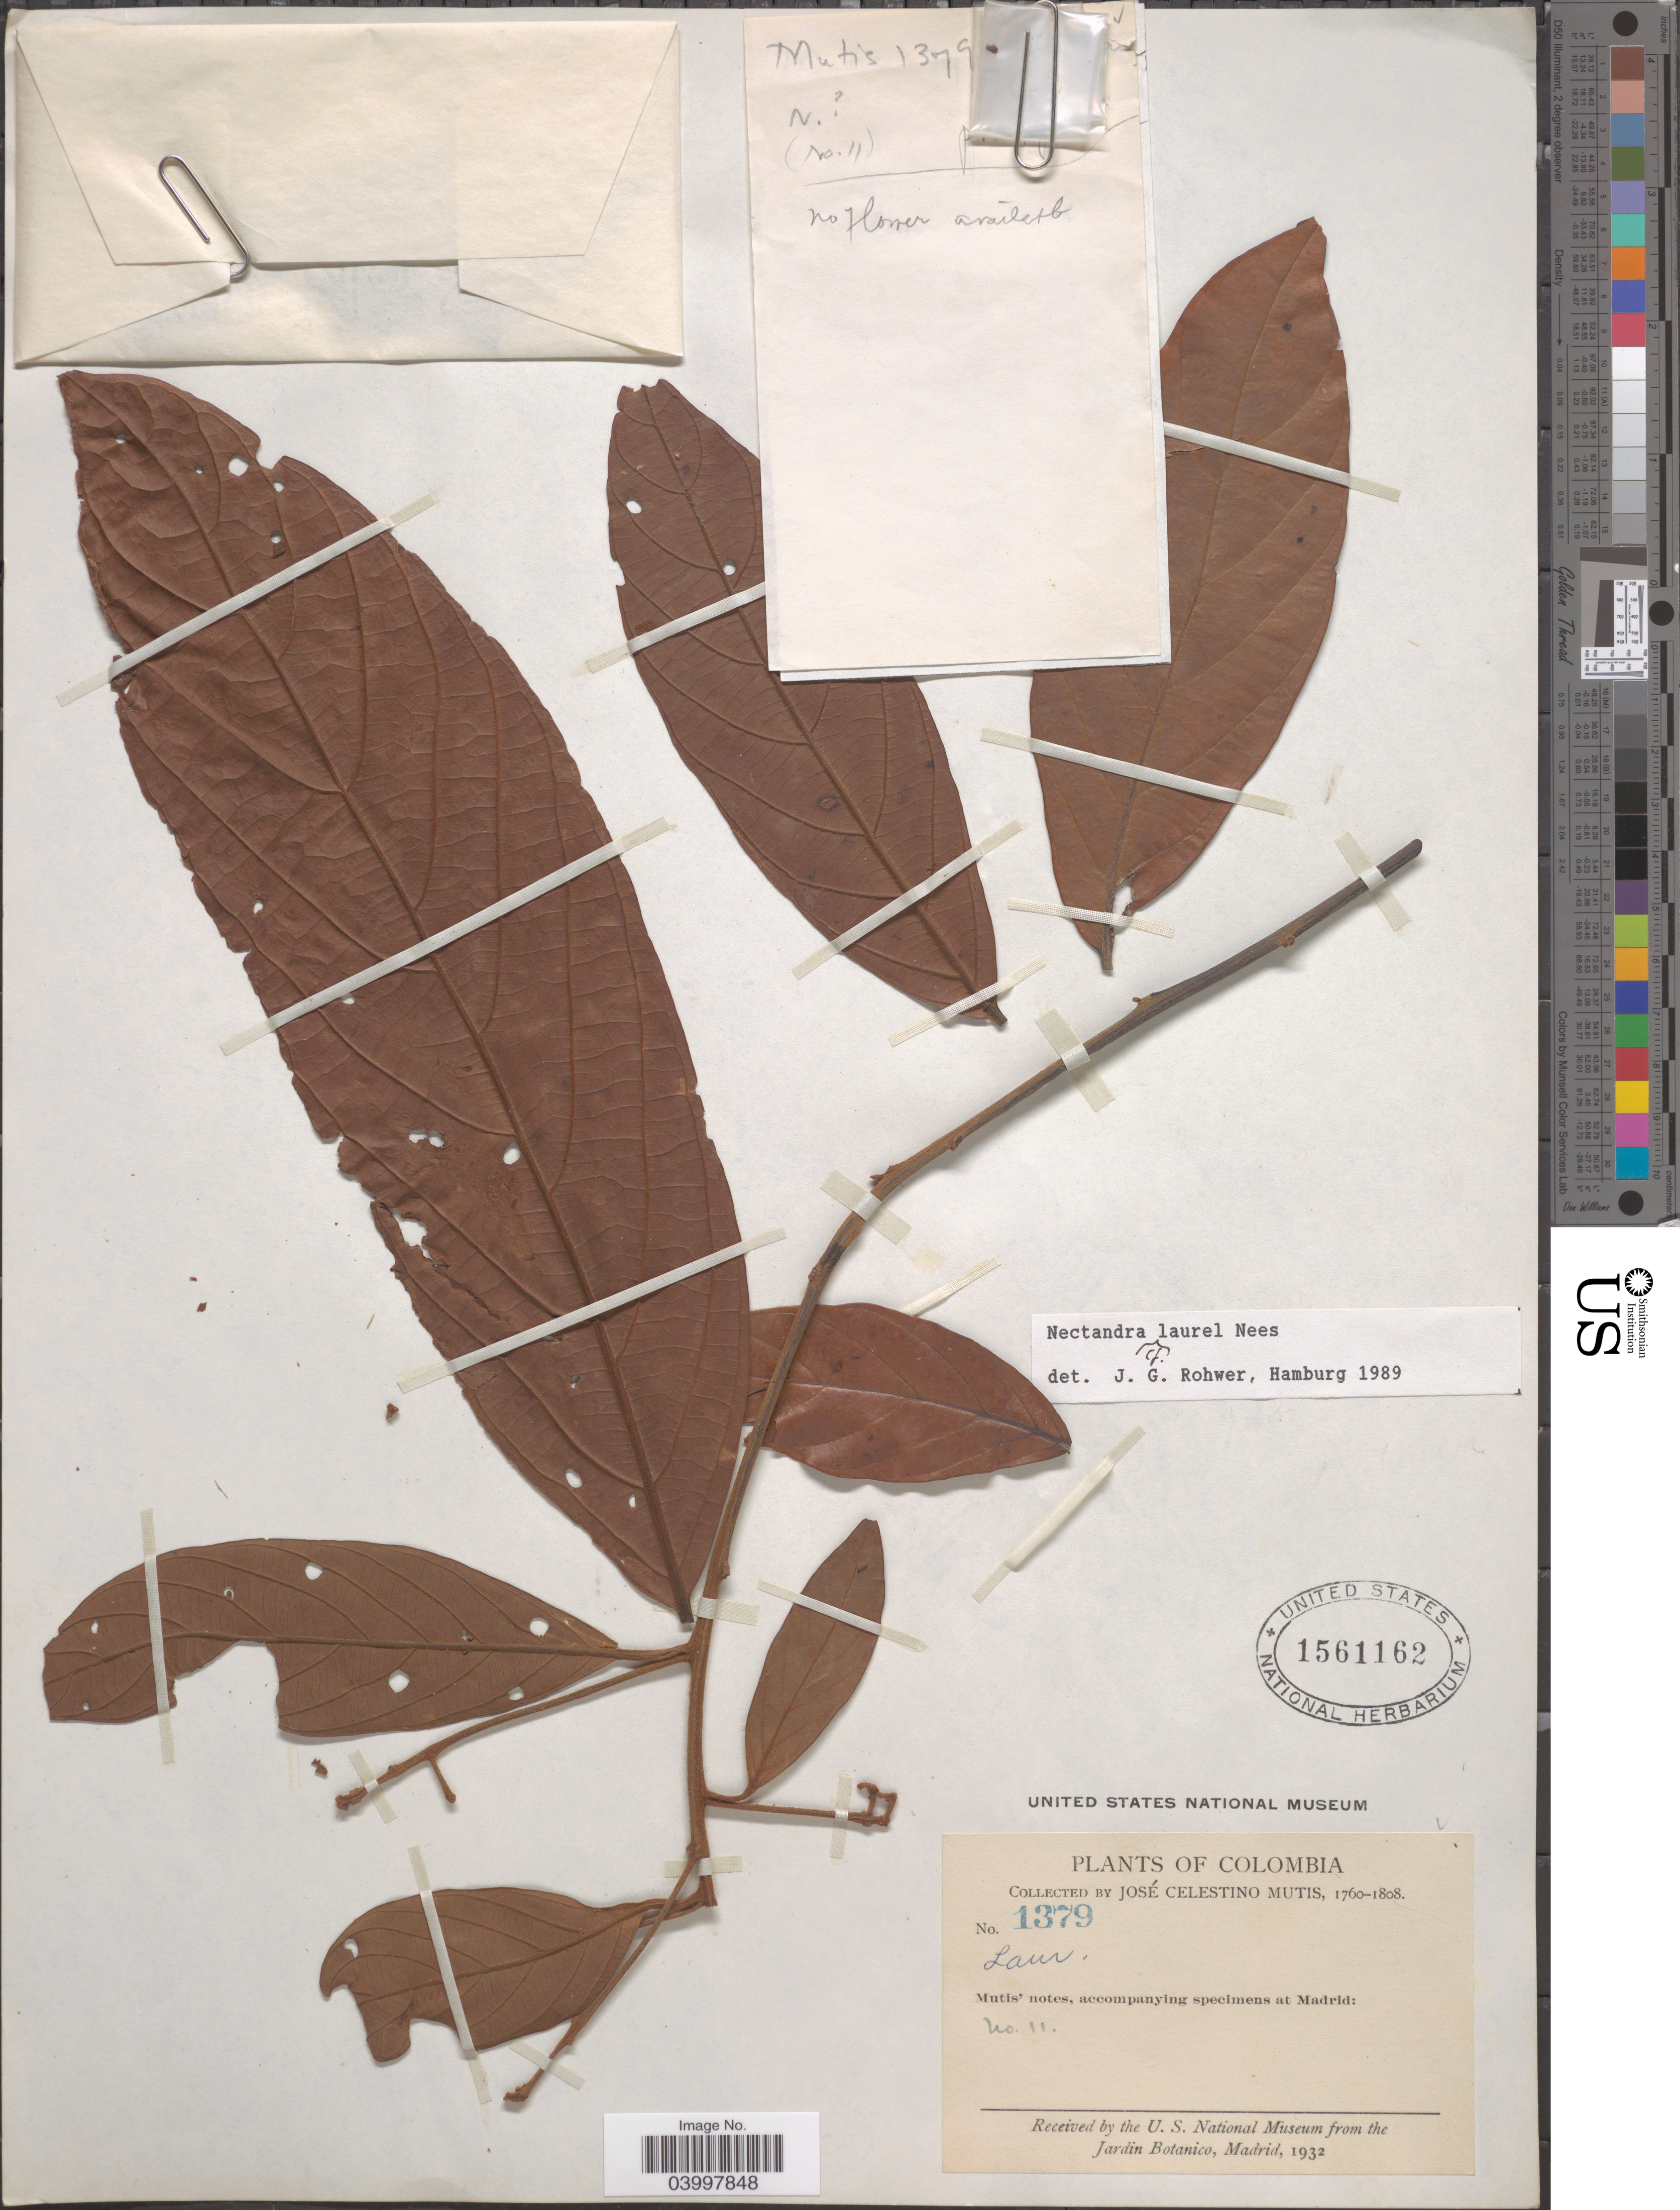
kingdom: Plantae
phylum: Tracheophyta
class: Magnoliopsida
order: Laurales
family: Lauraceae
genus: Nectandra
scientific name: Nectandra laurel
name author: Nees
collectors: J. C. B. Mutis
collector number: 1379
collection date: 1760/1808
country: Colombia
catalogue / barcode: US 1561162